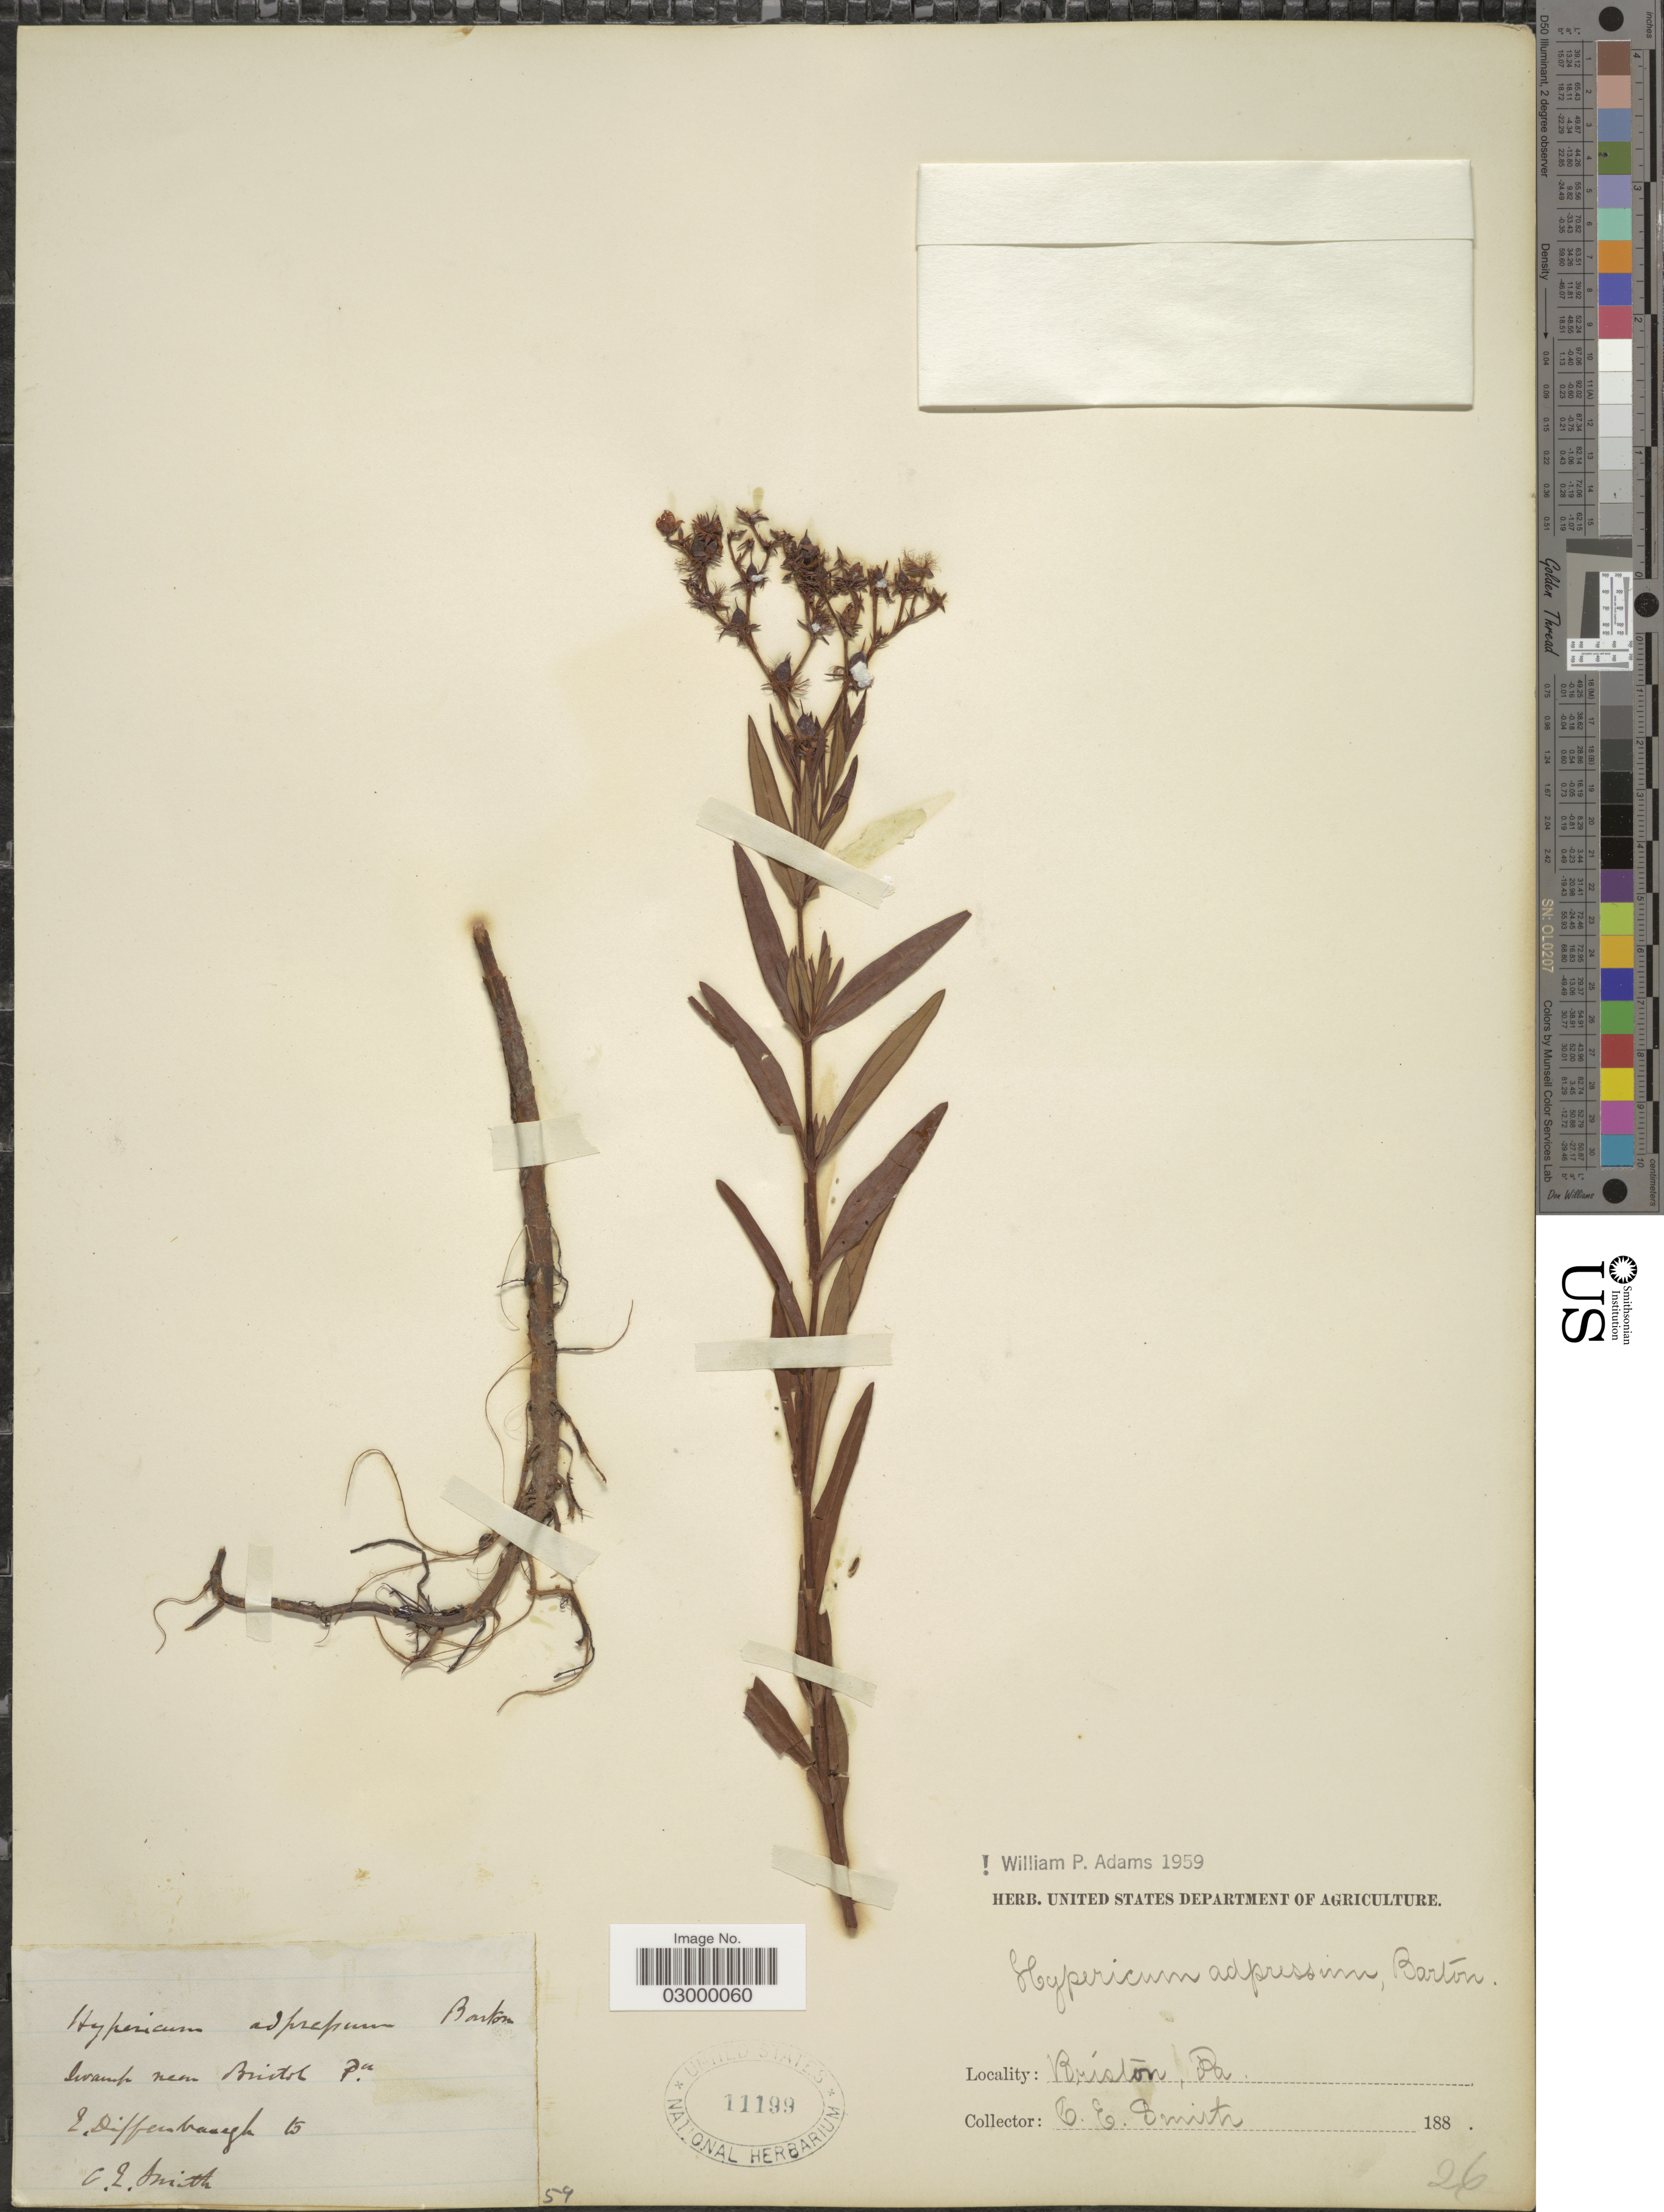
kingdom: Plantae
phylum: Tracheophyta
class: Magnoliopsida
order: Malpighiales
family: Hypericaceae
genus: Hypericum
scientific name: Hypericum adpressum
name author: W.P.C. Barton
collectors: C. E. Smith Jr.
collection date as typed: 188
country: United States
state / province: Pennsylvania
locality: Swamp near Bristol, Pa.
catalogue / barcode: US 11199